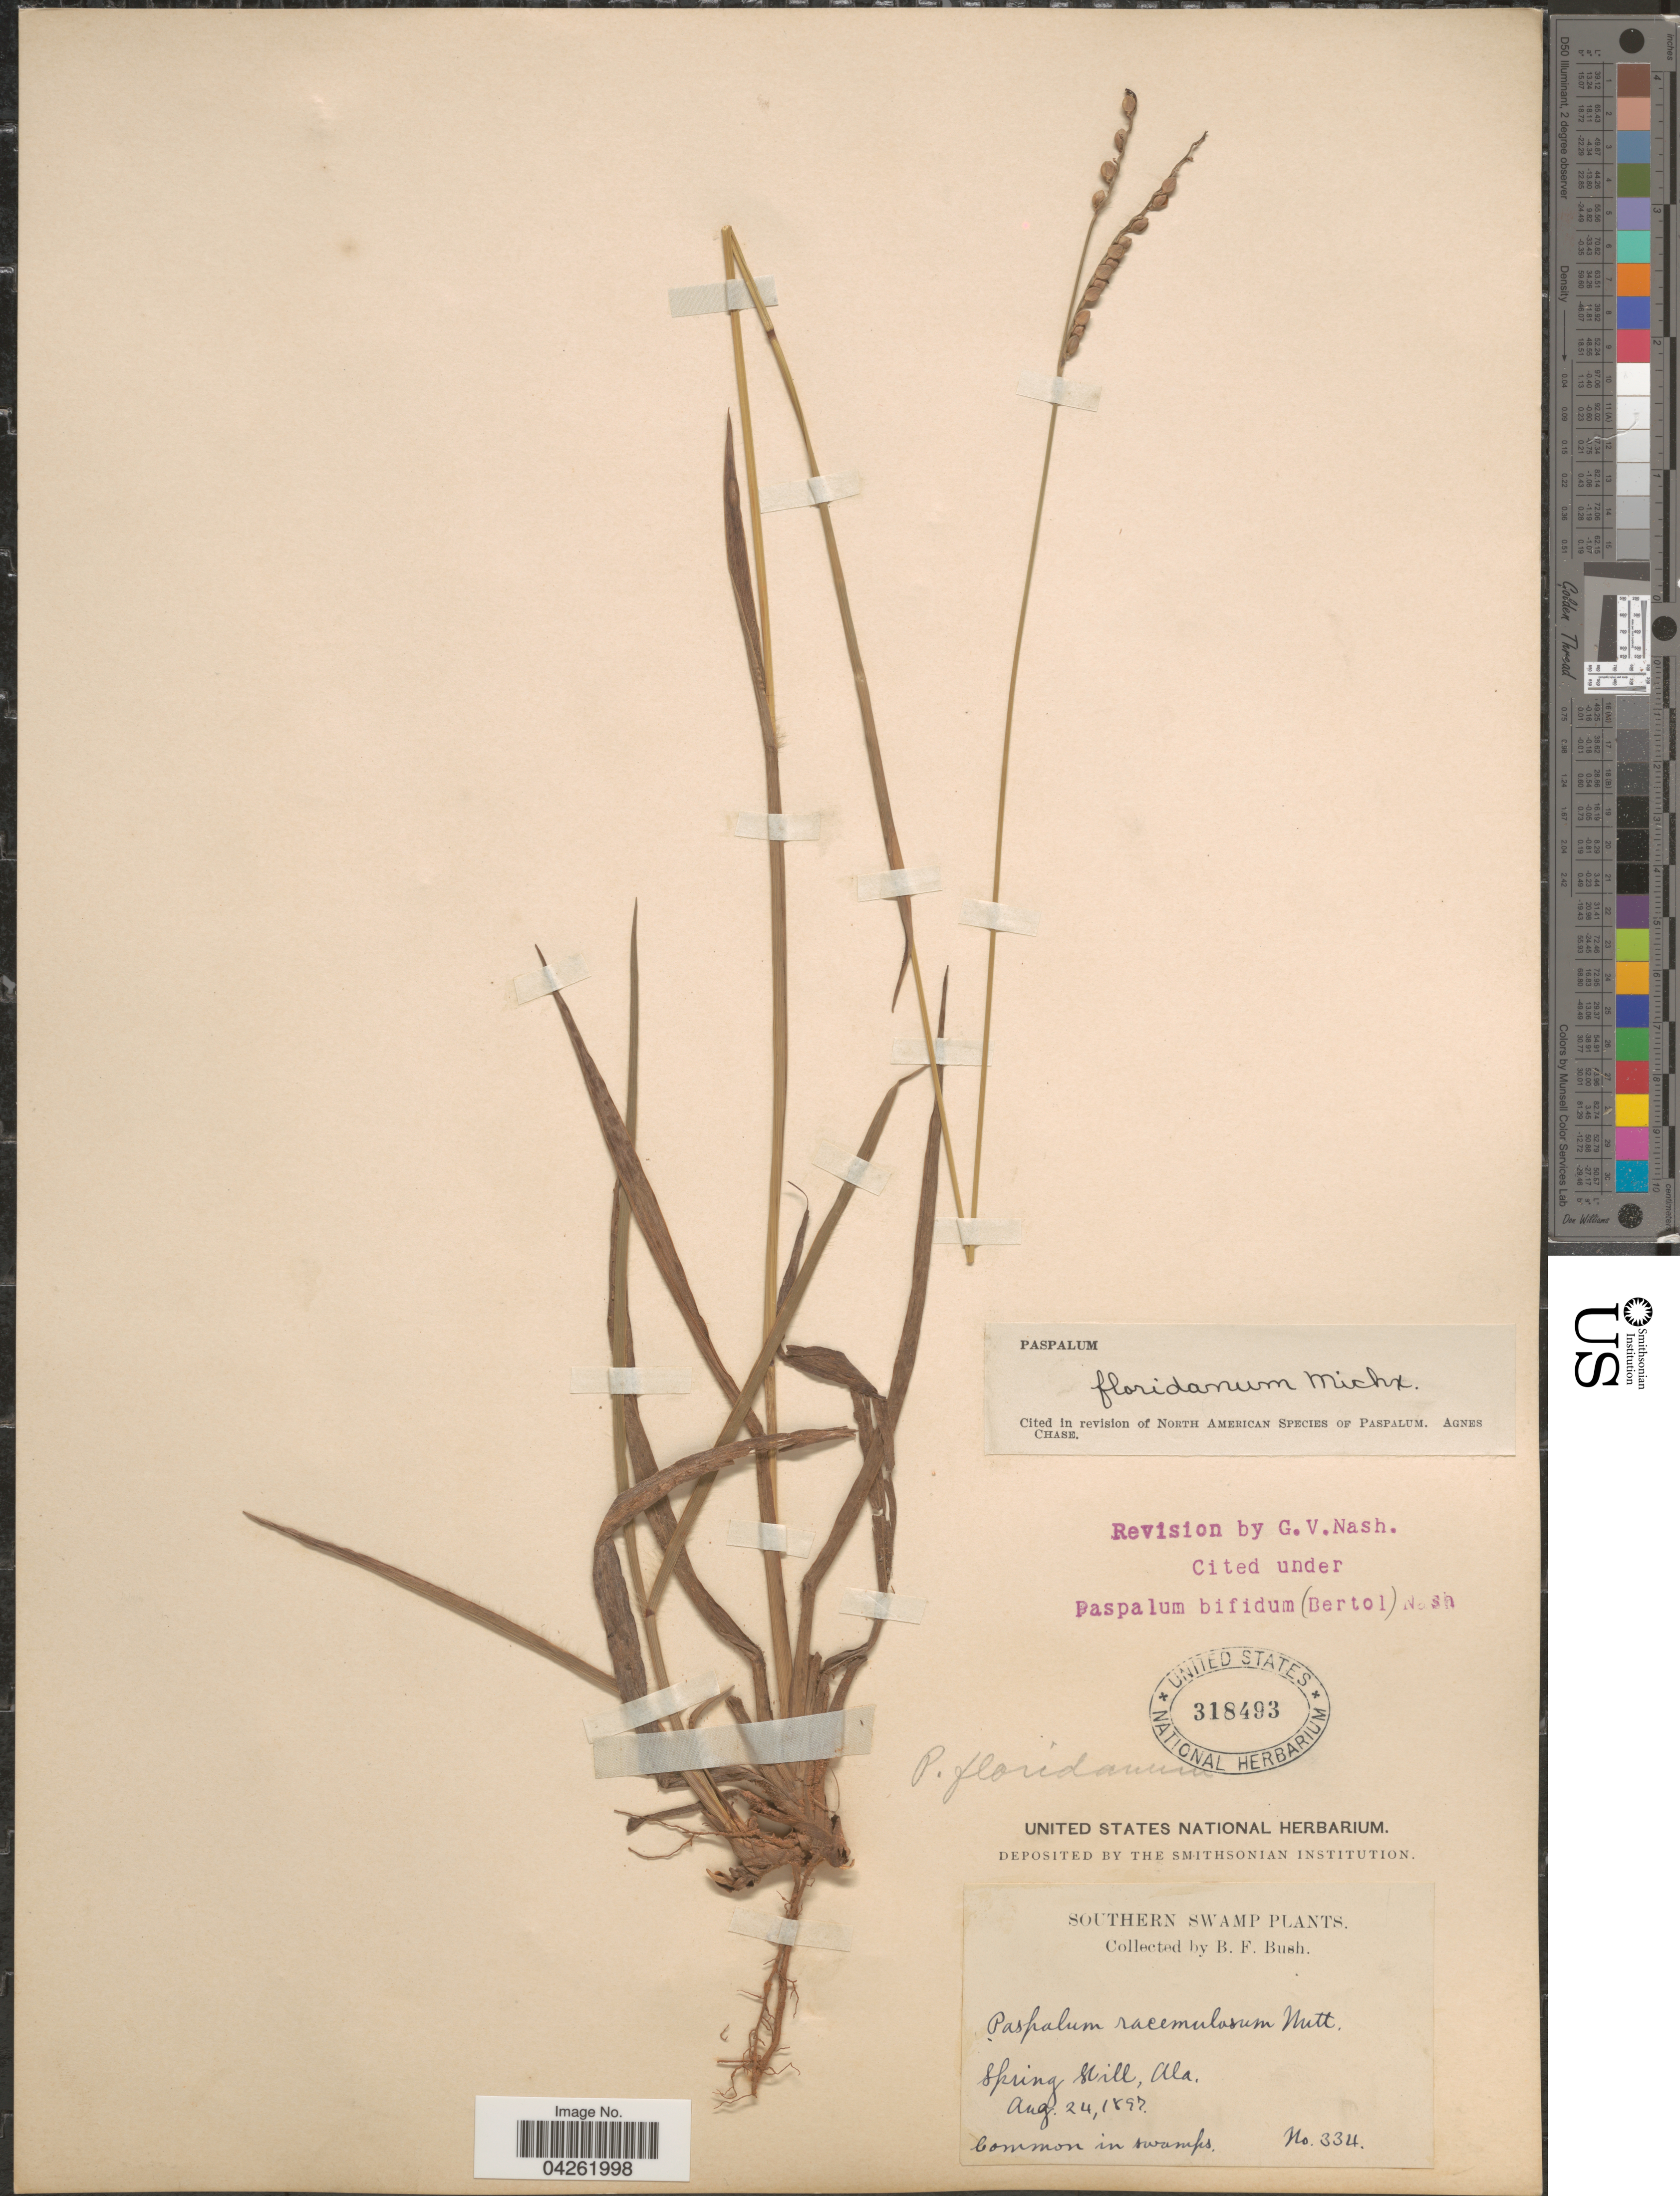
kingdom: Plantae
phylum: Tracheophyta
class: Liliopsida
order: Poales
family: Poaceae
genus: Paspalum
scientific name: Paspalum floridanum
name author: Michx.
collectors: B. F. Bush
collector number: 334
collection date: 1897-08-24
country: United States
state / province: Alabama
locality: Southern Swamp. Spring Hill.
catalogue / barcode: US 318493